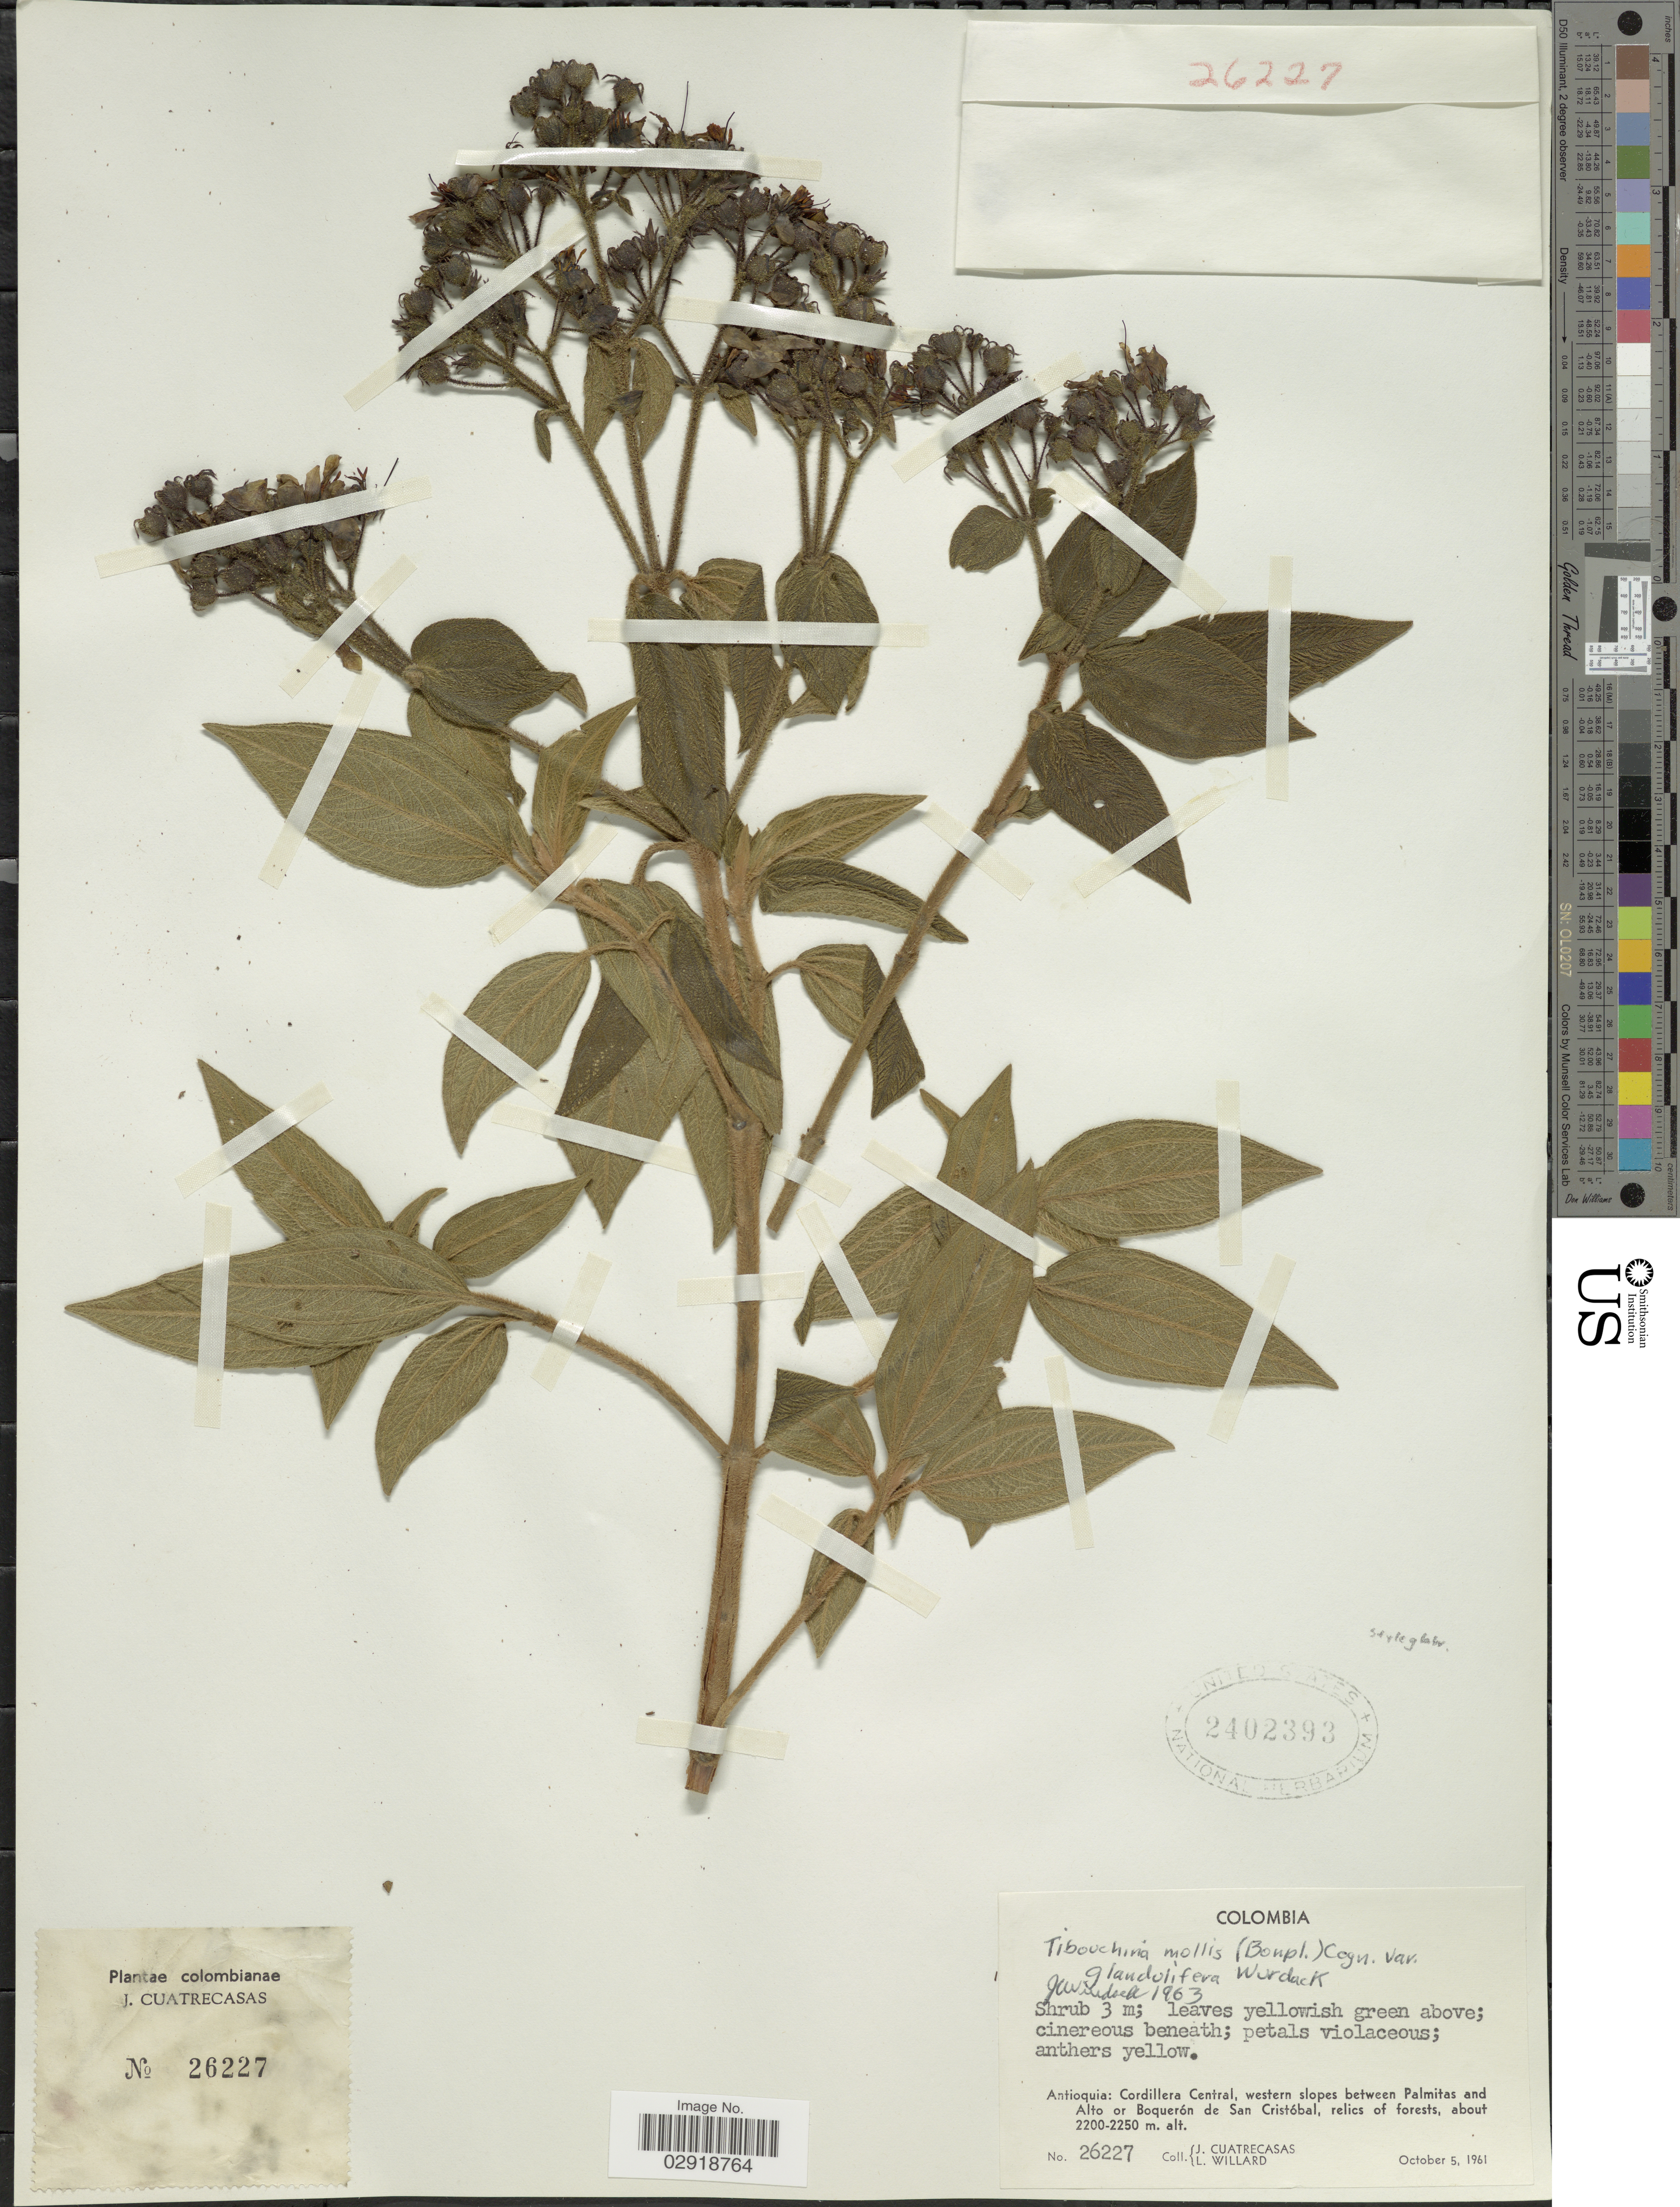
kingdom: Plantae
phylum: Tracheophyta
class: Magnoliopsida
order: Myrtales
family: Melastomataceae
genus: Chaetogastra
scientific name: Chaetogastra mollis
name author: (Bonpl.) DC.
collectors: J. Cuatrecasas & L. Willard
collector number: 26227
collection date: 1961-10-05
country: Colombia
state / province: Antioquia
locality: Cordillera Central, western slopes between Palmitas and Alto or Boquerón de San Cristóbal, relics of forests.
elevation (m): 2200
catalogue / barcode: US 2402393